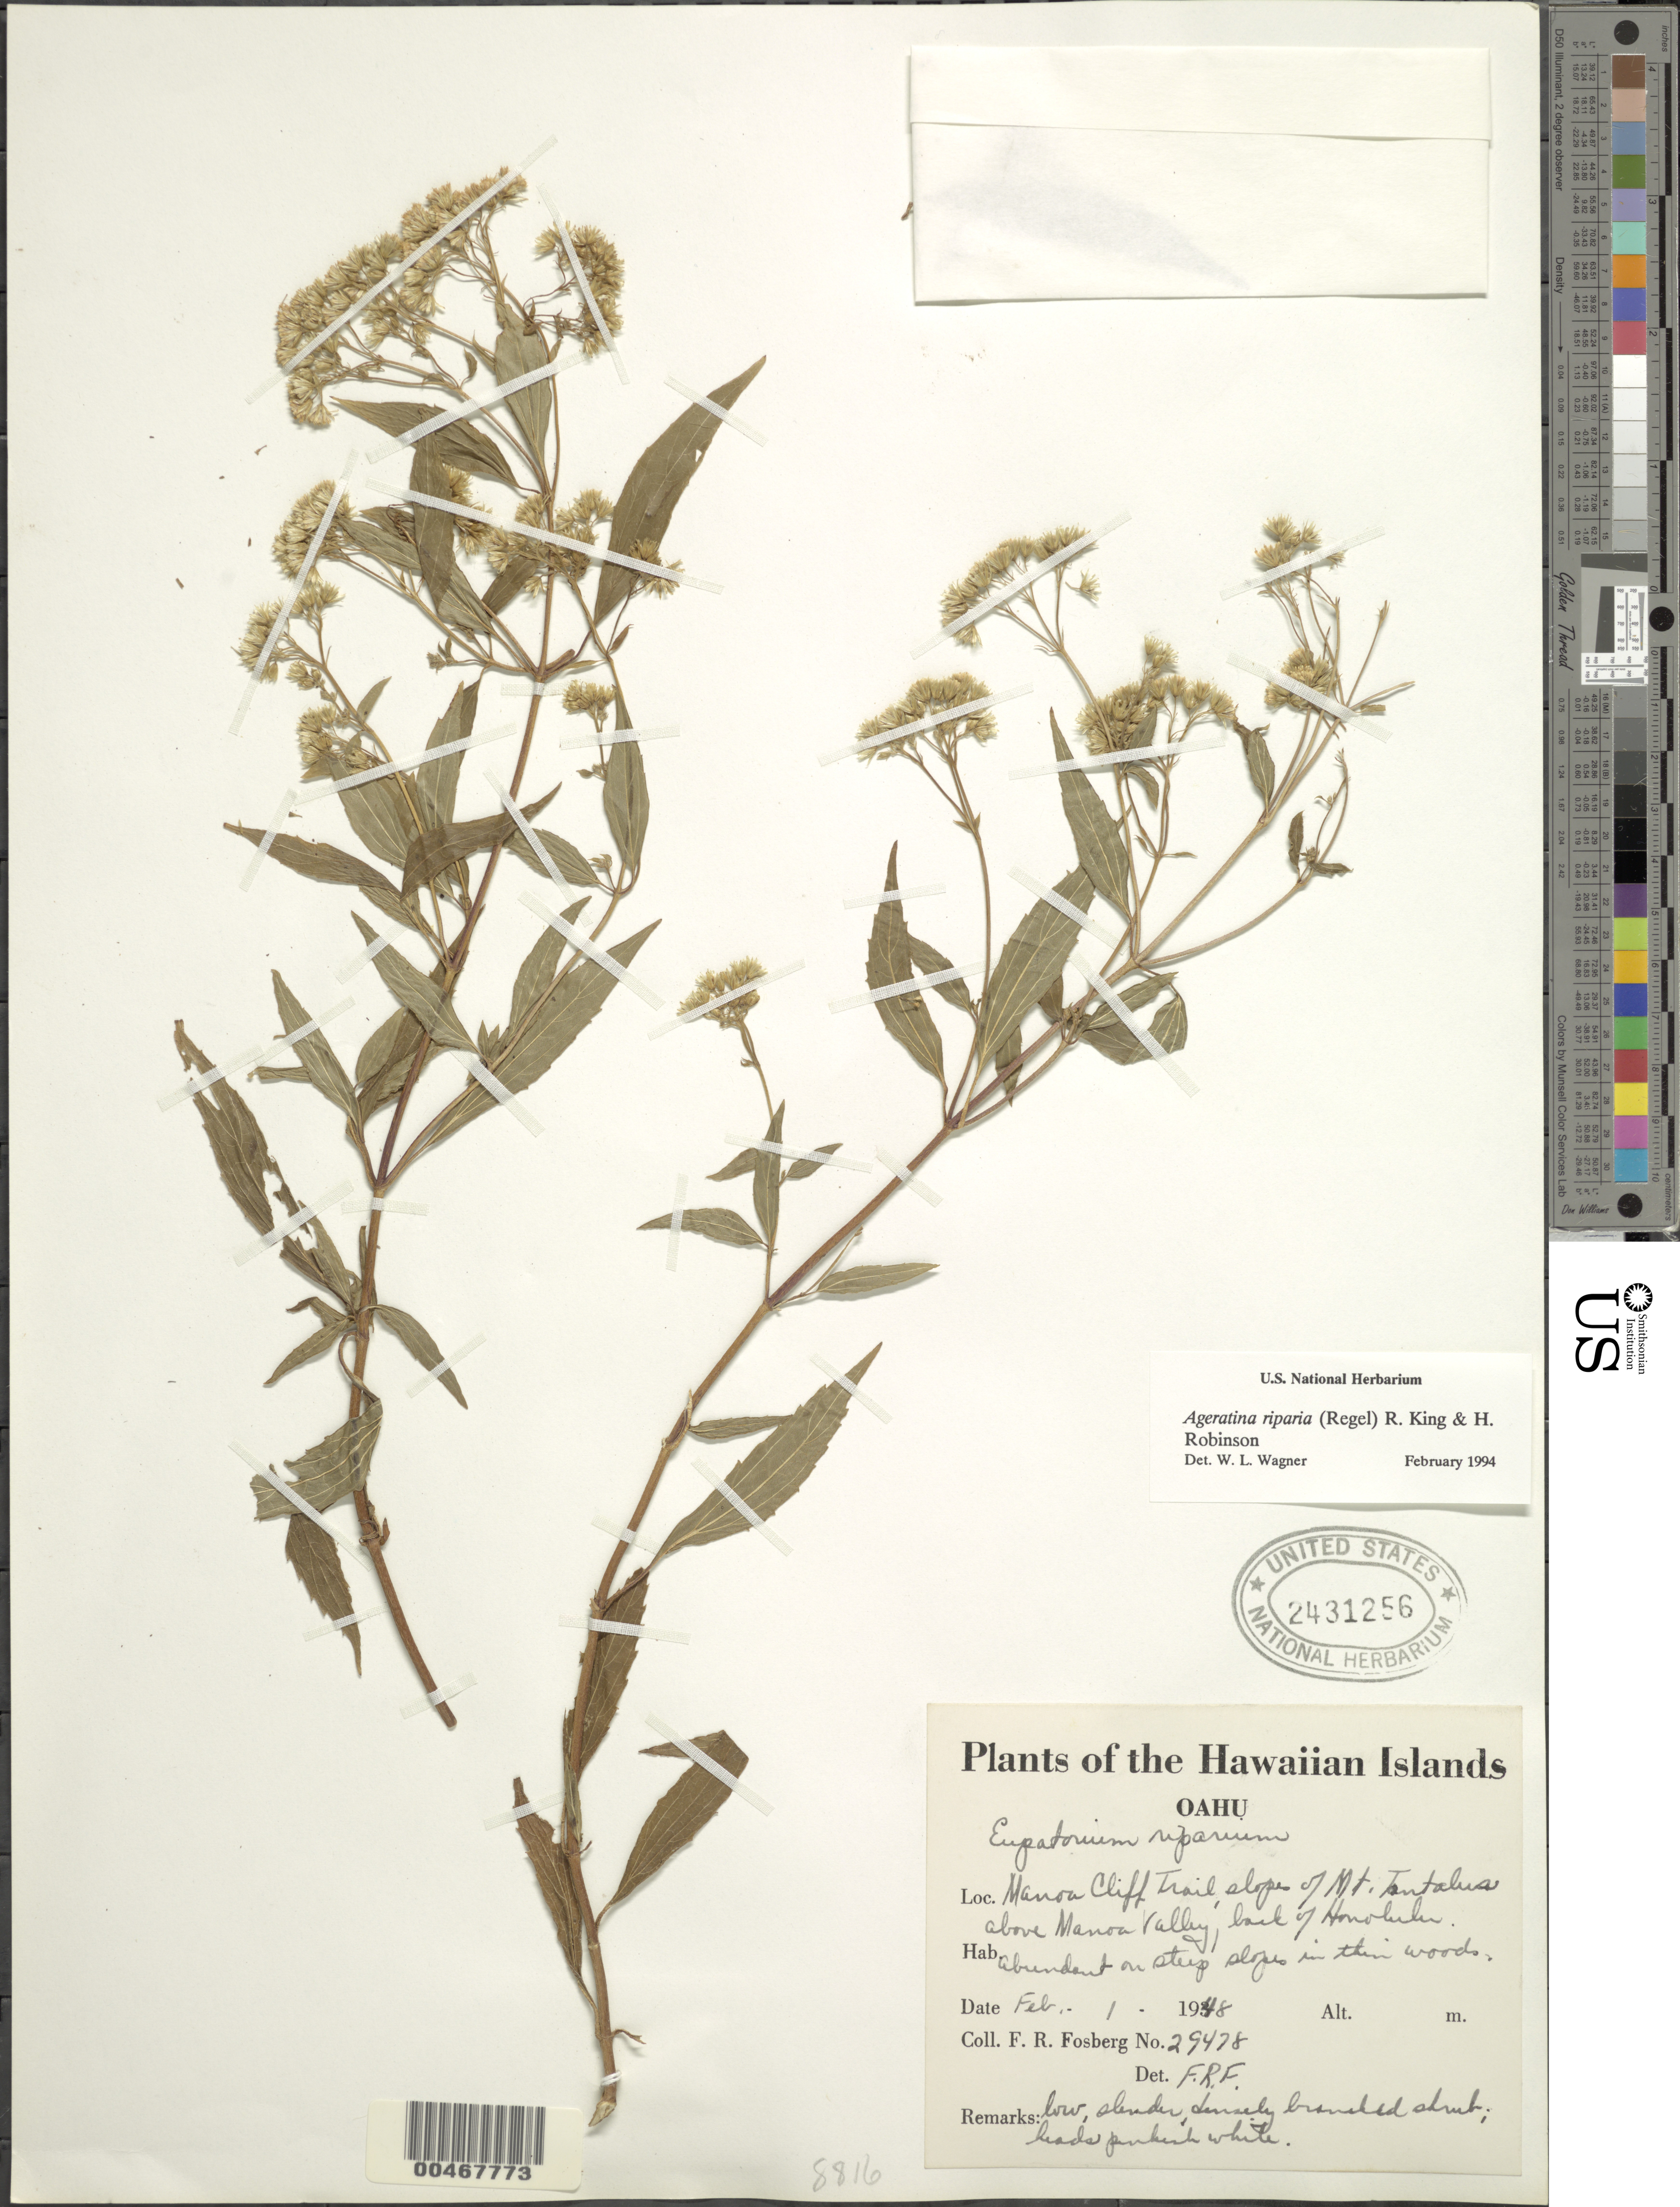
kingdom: Plantae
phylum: Tracheophyta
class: Magnoliopsida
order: Asterales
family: Asteraceae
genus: Ageratina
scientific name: Ageratina riparia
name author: (Regel) R.M. King & H. Rob.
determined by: Wagner, W. L., (BOT), Smithsonian Institution - National Museum of Natural History (UNITED STATES)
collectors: F. R. Fosberg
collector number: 29478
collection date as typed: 1 Feb 1948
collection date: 1948-02-01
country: United States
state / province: Hawaii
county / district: Honolulu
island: Oahu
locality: Manoa Cliff Trail, slope of Mt. Tantalus above Manoa Valley, back of Honolulu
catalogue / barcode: US 2431256